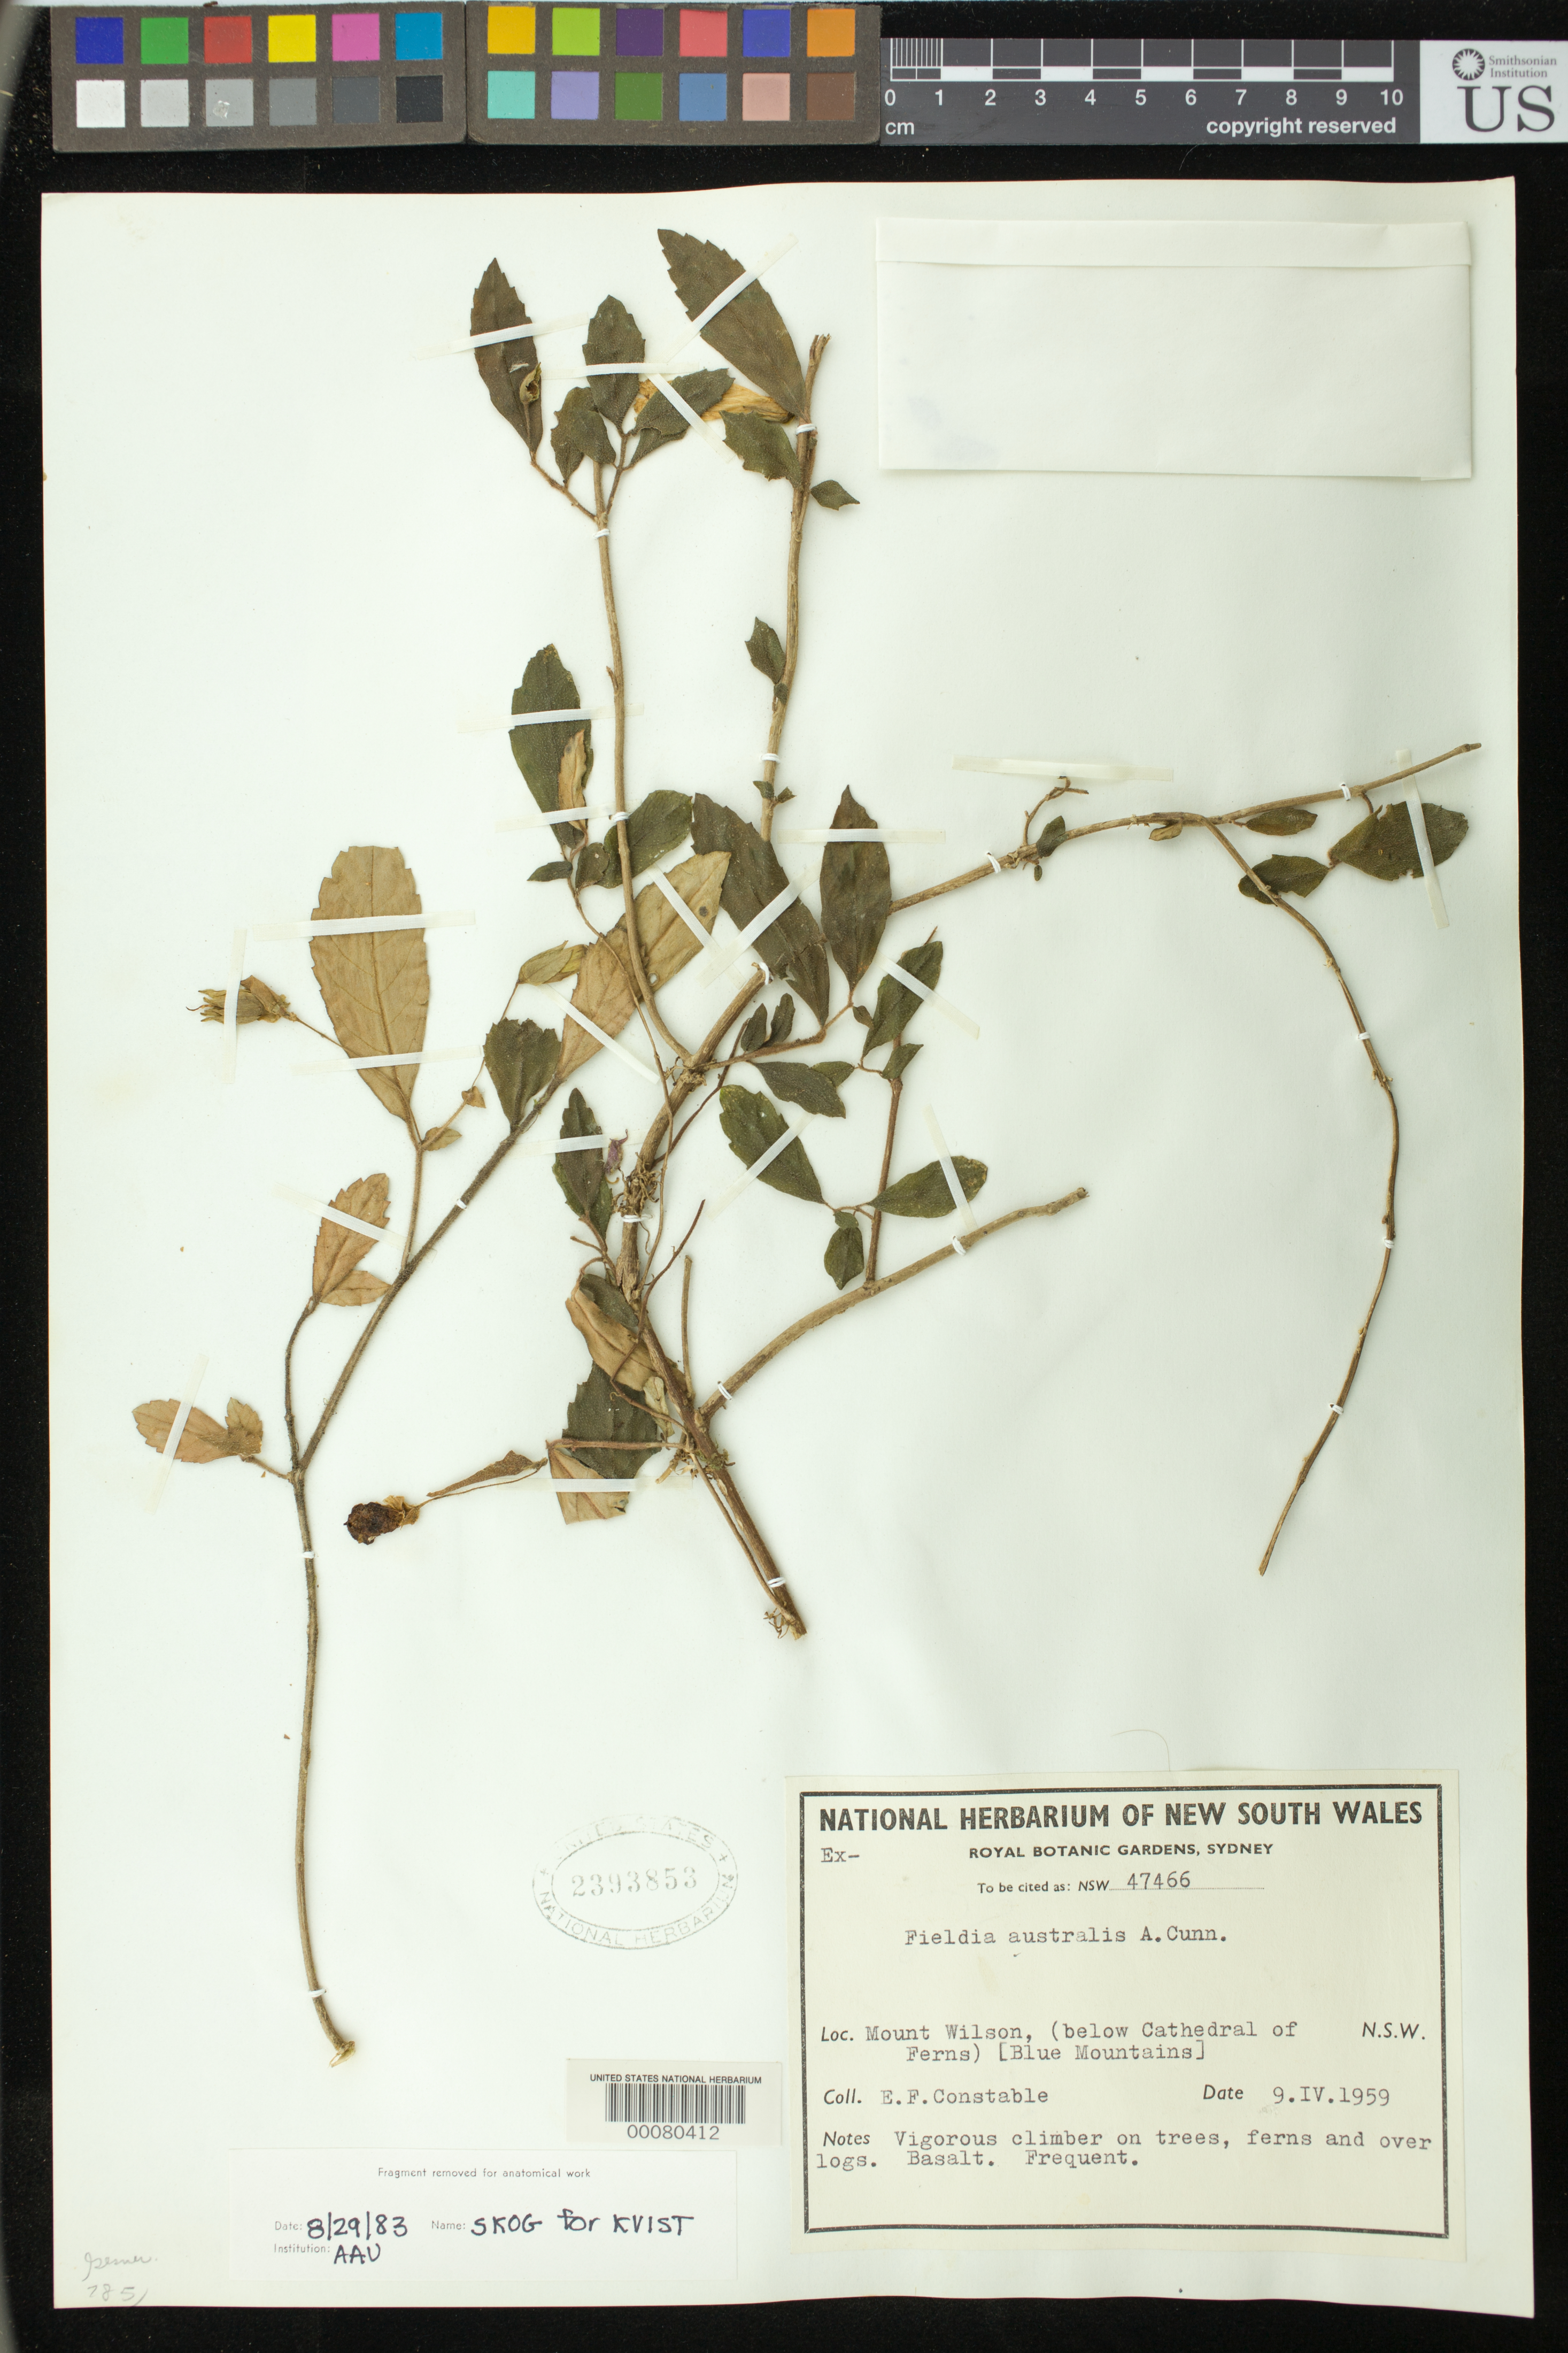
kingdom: Plantae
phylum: Tracheophyta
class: Magnoliopsida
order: Lamiales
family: Gesneriaceae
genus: Fieldia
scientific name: Fieldia australis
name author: A. Cunn.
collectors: E. F. Constable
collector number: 47466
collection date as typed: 09 Apr 1959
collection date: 1959-04-09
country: Australia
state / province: New South Wales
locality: Mount wilson, (below cathedral of ferns) ¢blue mountains!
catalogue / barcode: US 2393853